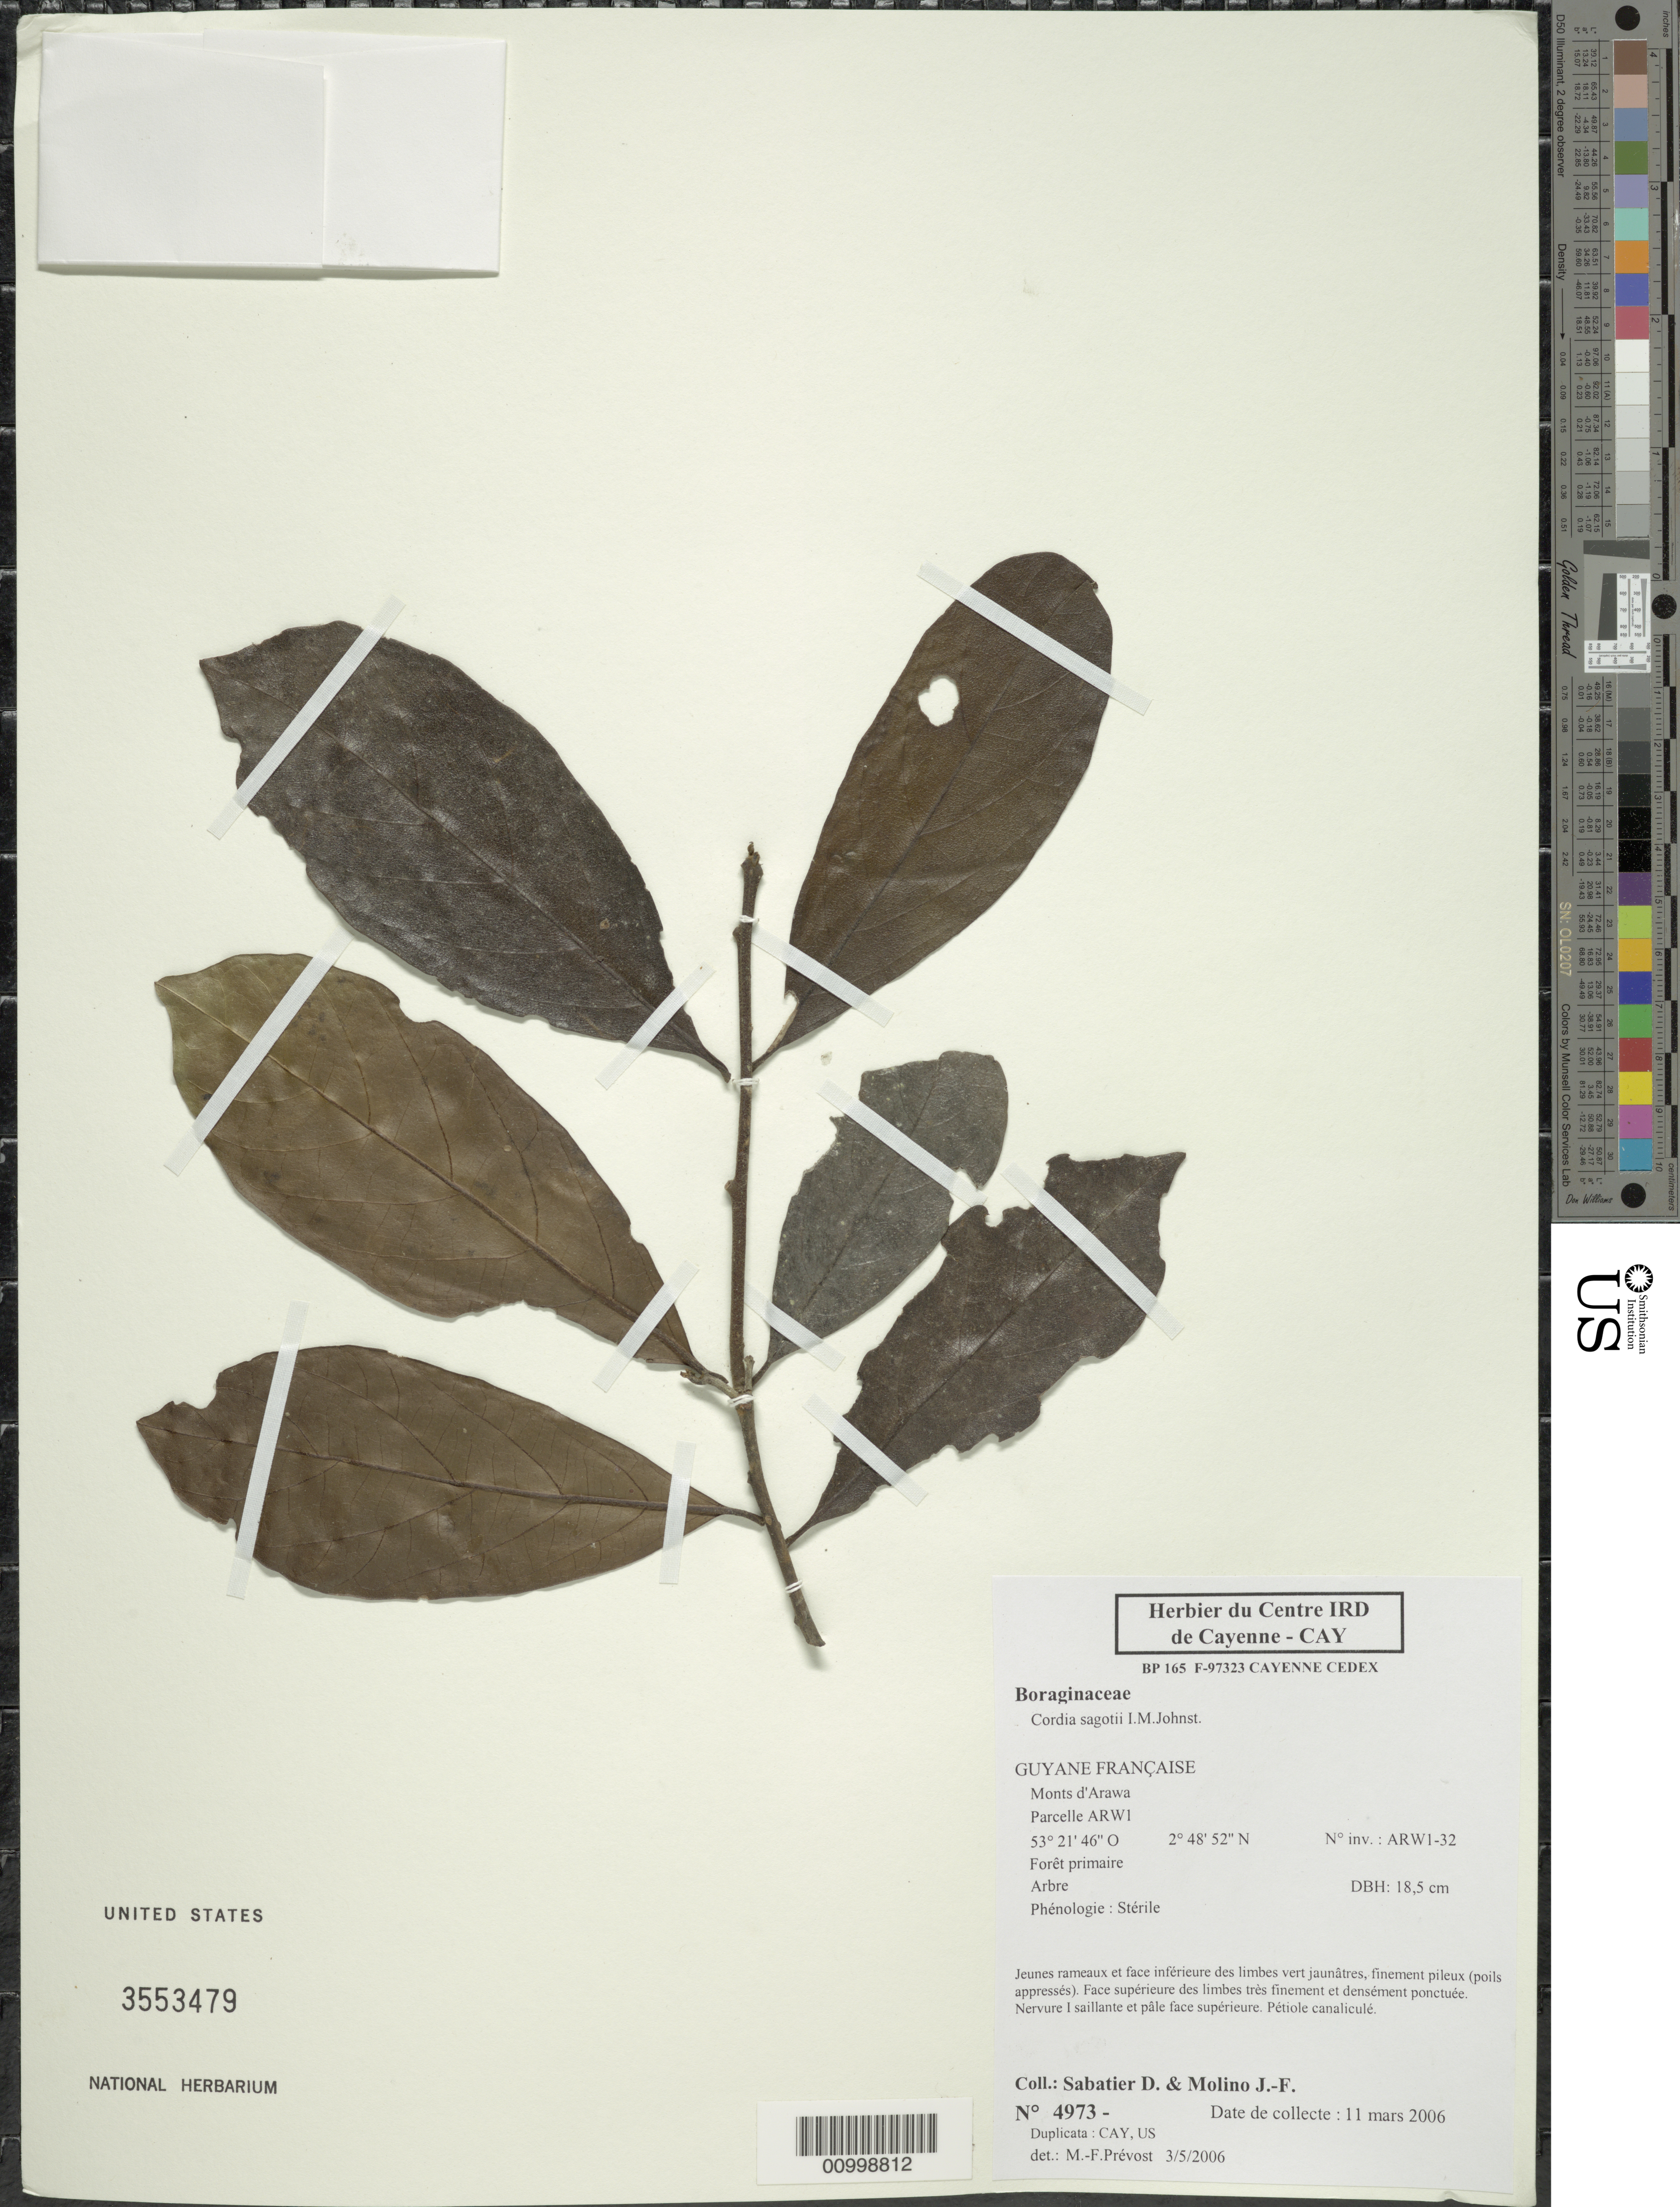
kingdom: Plantae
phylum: Tracheophyta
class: Magnoliopsida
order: Boraginales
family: Cordiaceae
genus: Cordia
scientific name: Cordia sagotii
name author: I.M. Johnst.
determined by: Prévost, M.-F.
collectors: D. Sabatier & M.-F. Prévost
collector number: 4973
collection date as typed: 11-Mar-06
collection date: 2006-03-11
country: French Guiana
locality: Monts d'Arawa, Parcelle ARW1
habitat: Foret primaire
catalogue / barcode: US 3553479